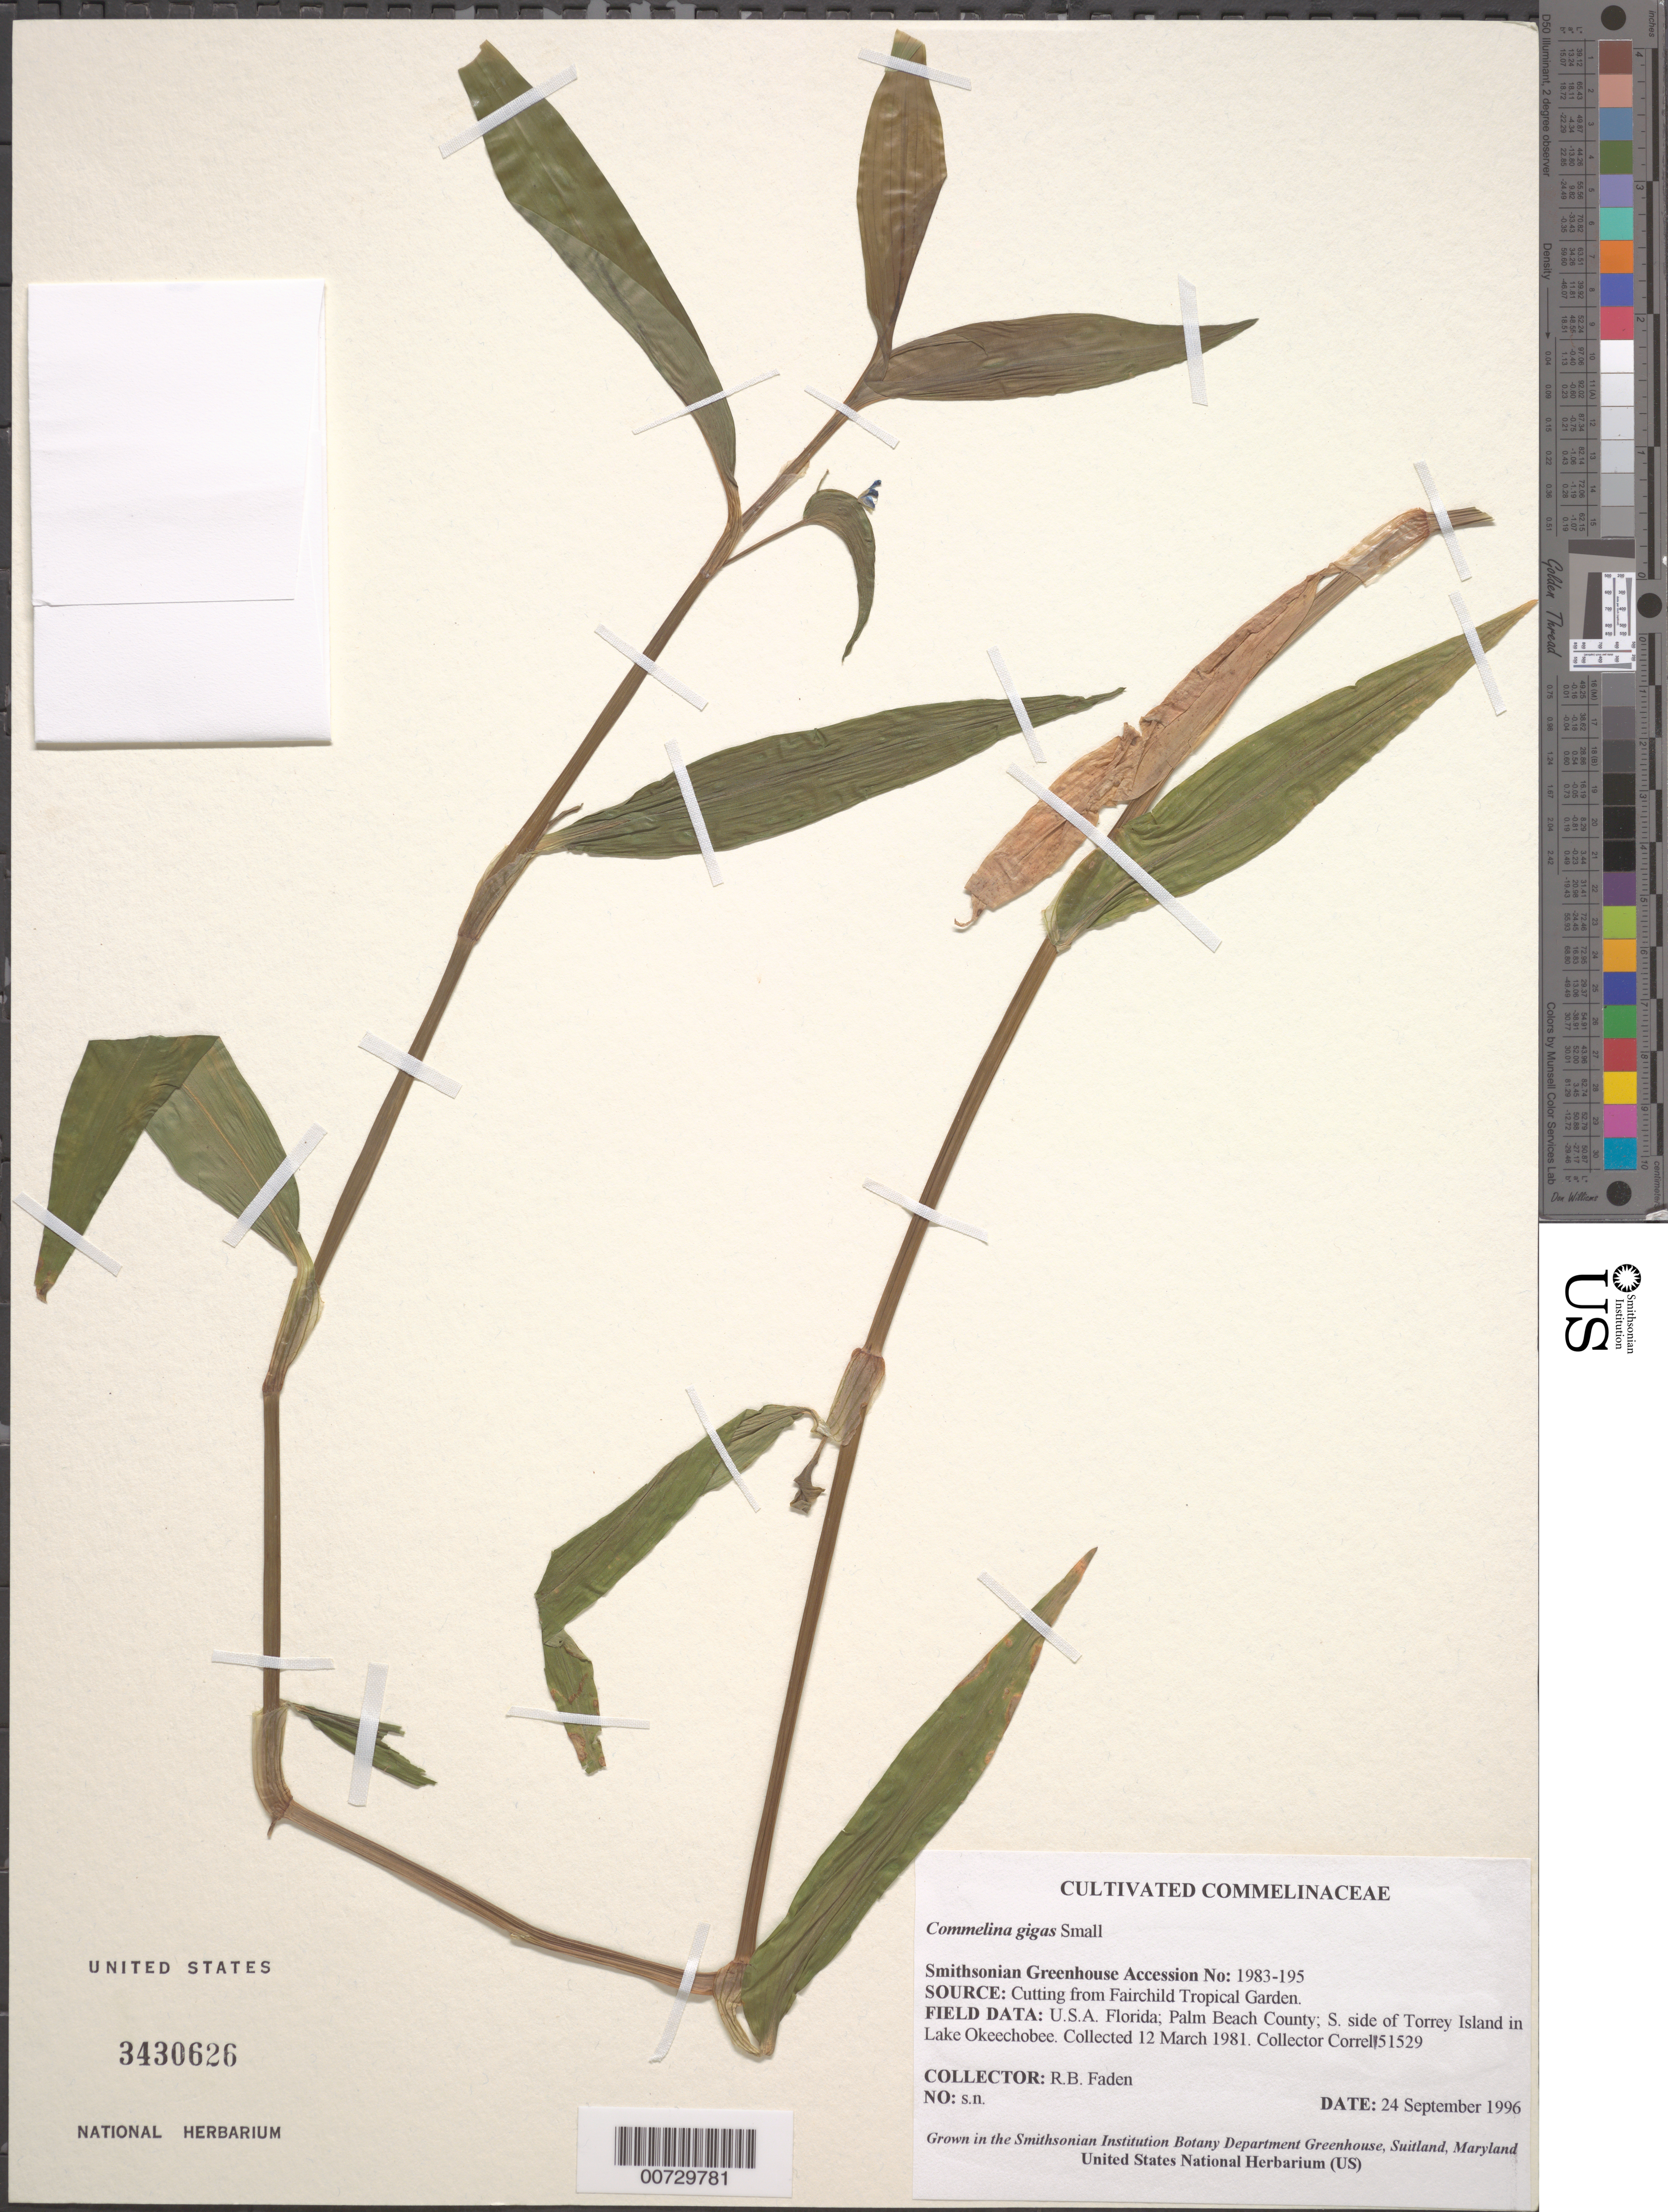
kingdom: Plantae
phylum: Tracheophyta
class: Liliopsida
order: Commelinales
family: Commelinaceae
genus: Commelina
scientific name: Commelina gigas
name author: Small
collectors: R. B. Faden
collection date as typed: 24 Sep 1996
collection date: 1996-09-24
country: United States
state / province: Maryland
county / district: Prince George's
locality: Suitland, Smithsonian Botany Dept. Greenhouse.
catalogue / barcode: US 3430626